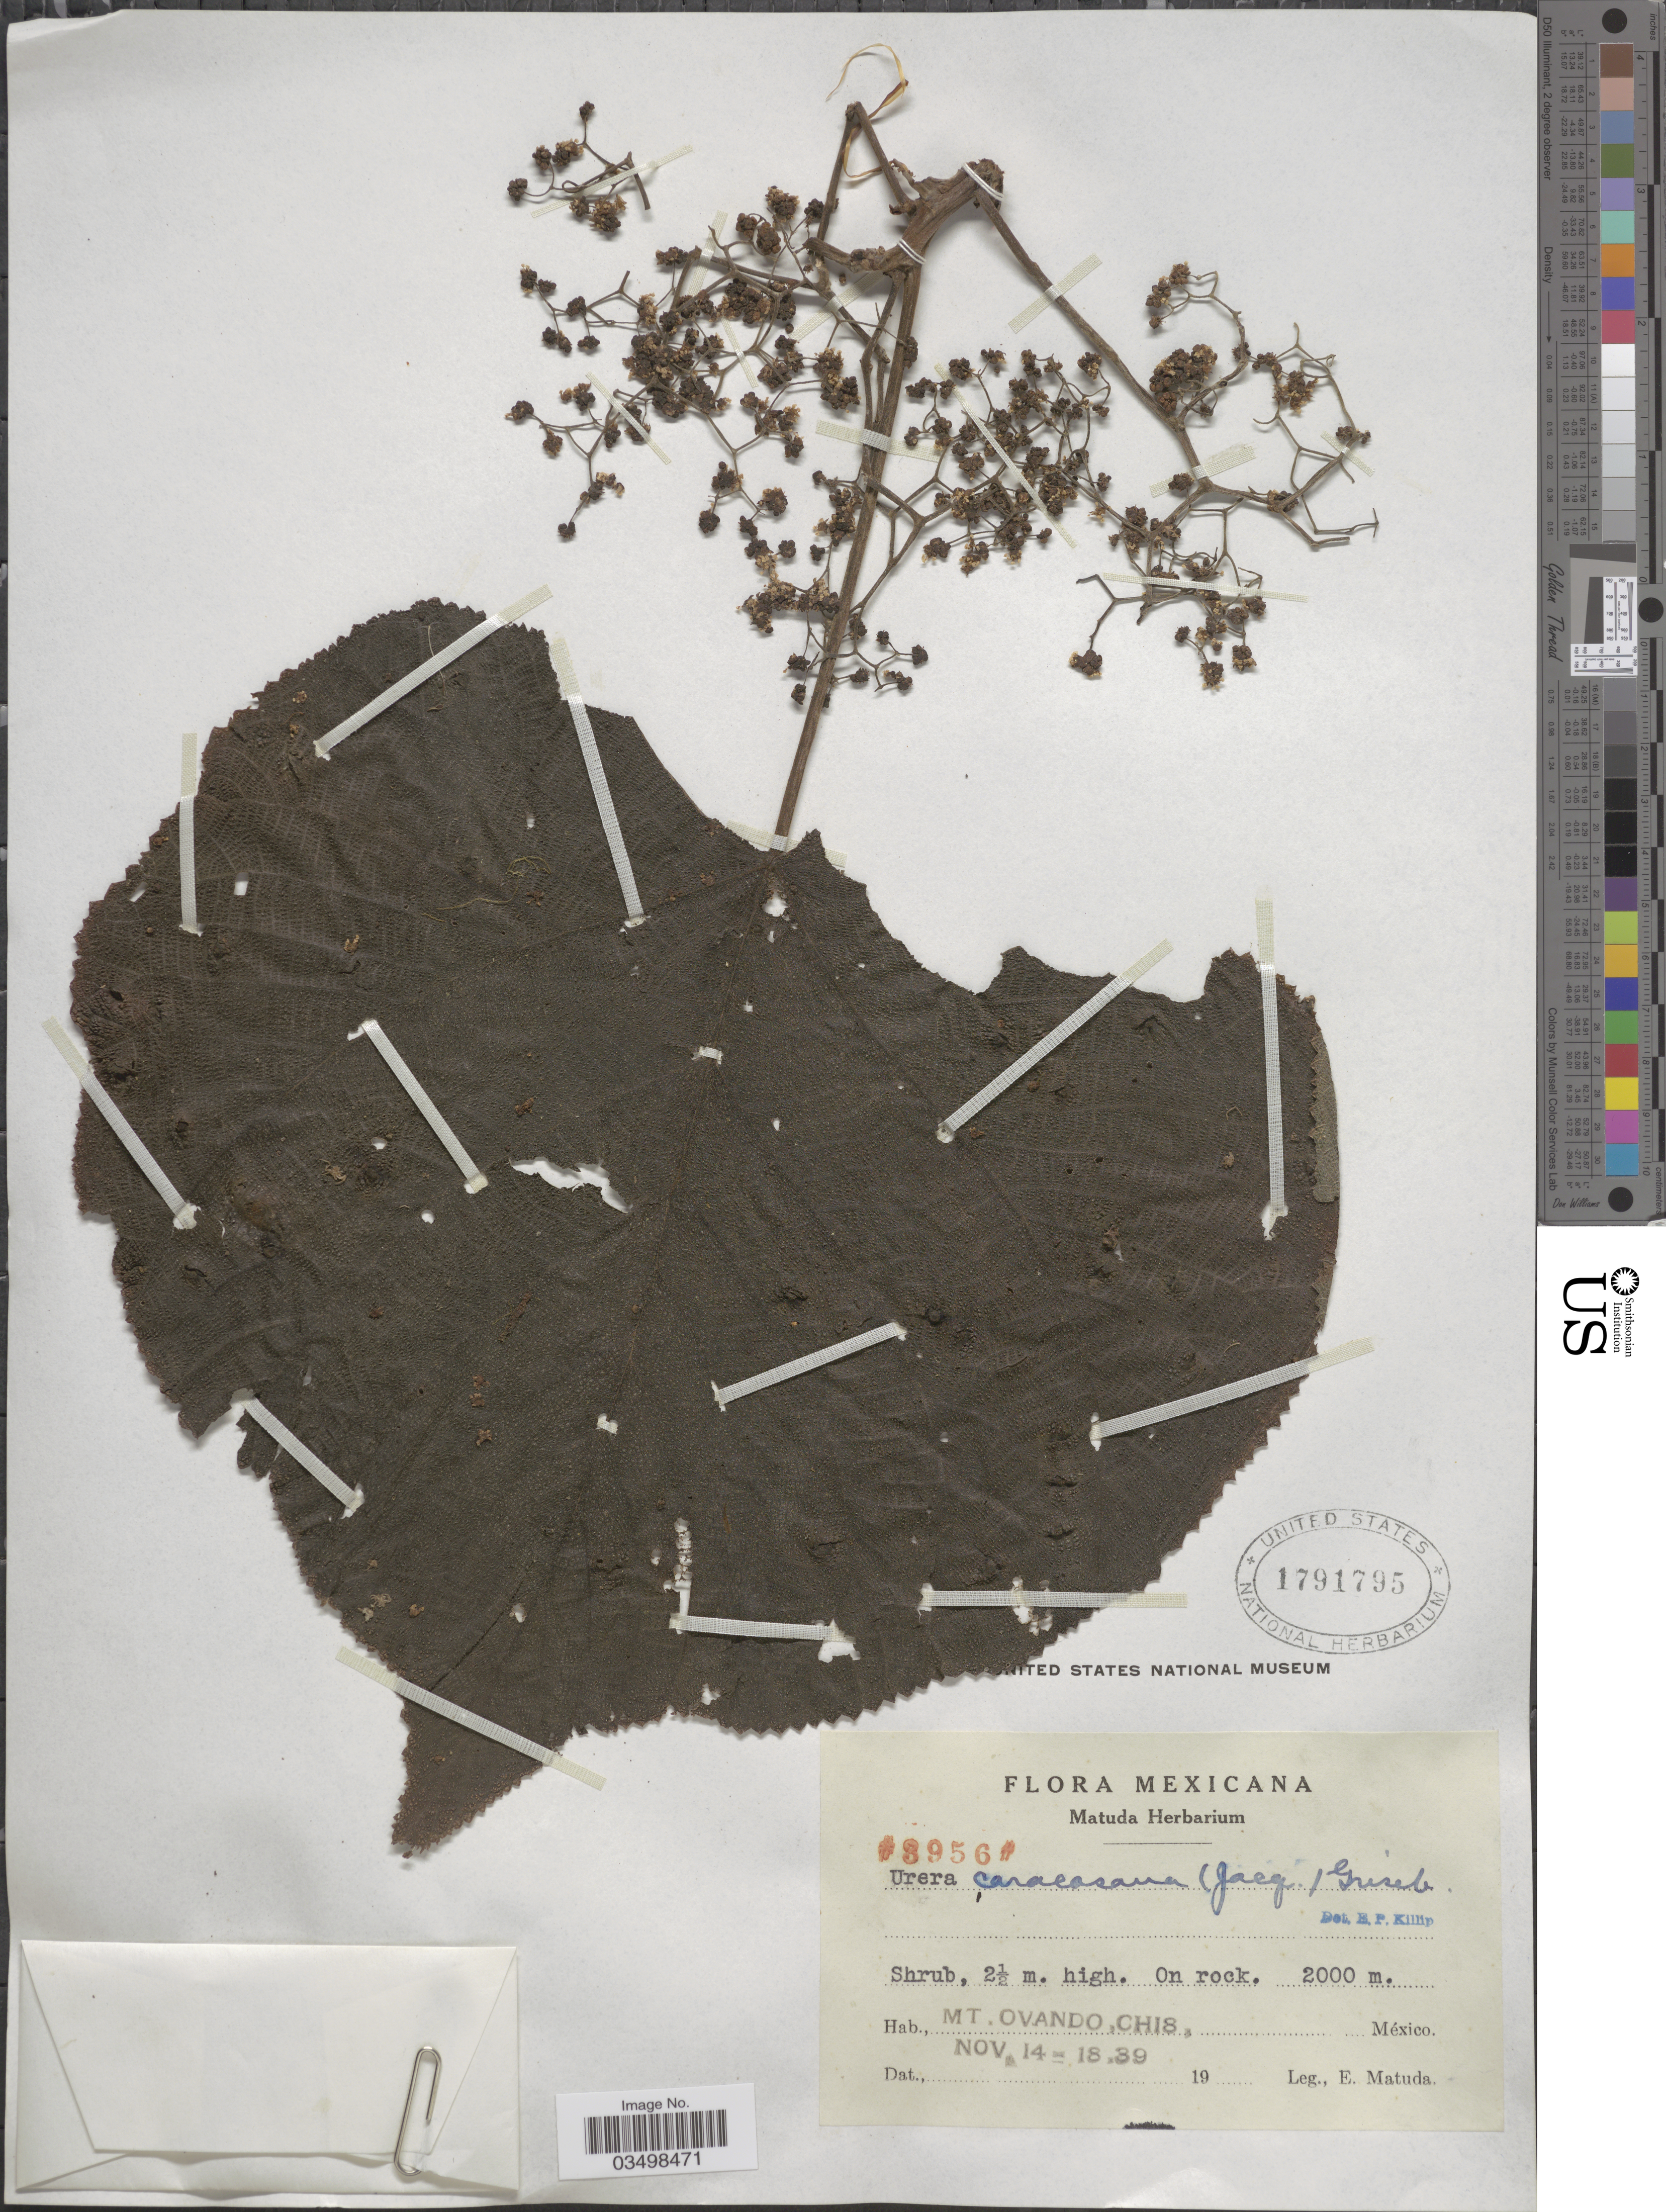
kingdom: Plantae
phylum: Tracheophyta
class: Magnoliopsida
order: Rosales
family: Urticaceae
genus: Urera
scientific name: Urera caracasana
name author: (Jacq.) Gaudich. ex Griseb.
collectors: E. Matuda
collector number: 8956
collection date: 1938-11-14/1939-11-18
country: Mexico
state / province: Chiapas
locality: Mt. Ovando.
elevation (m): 2000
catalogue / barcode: US 1791795